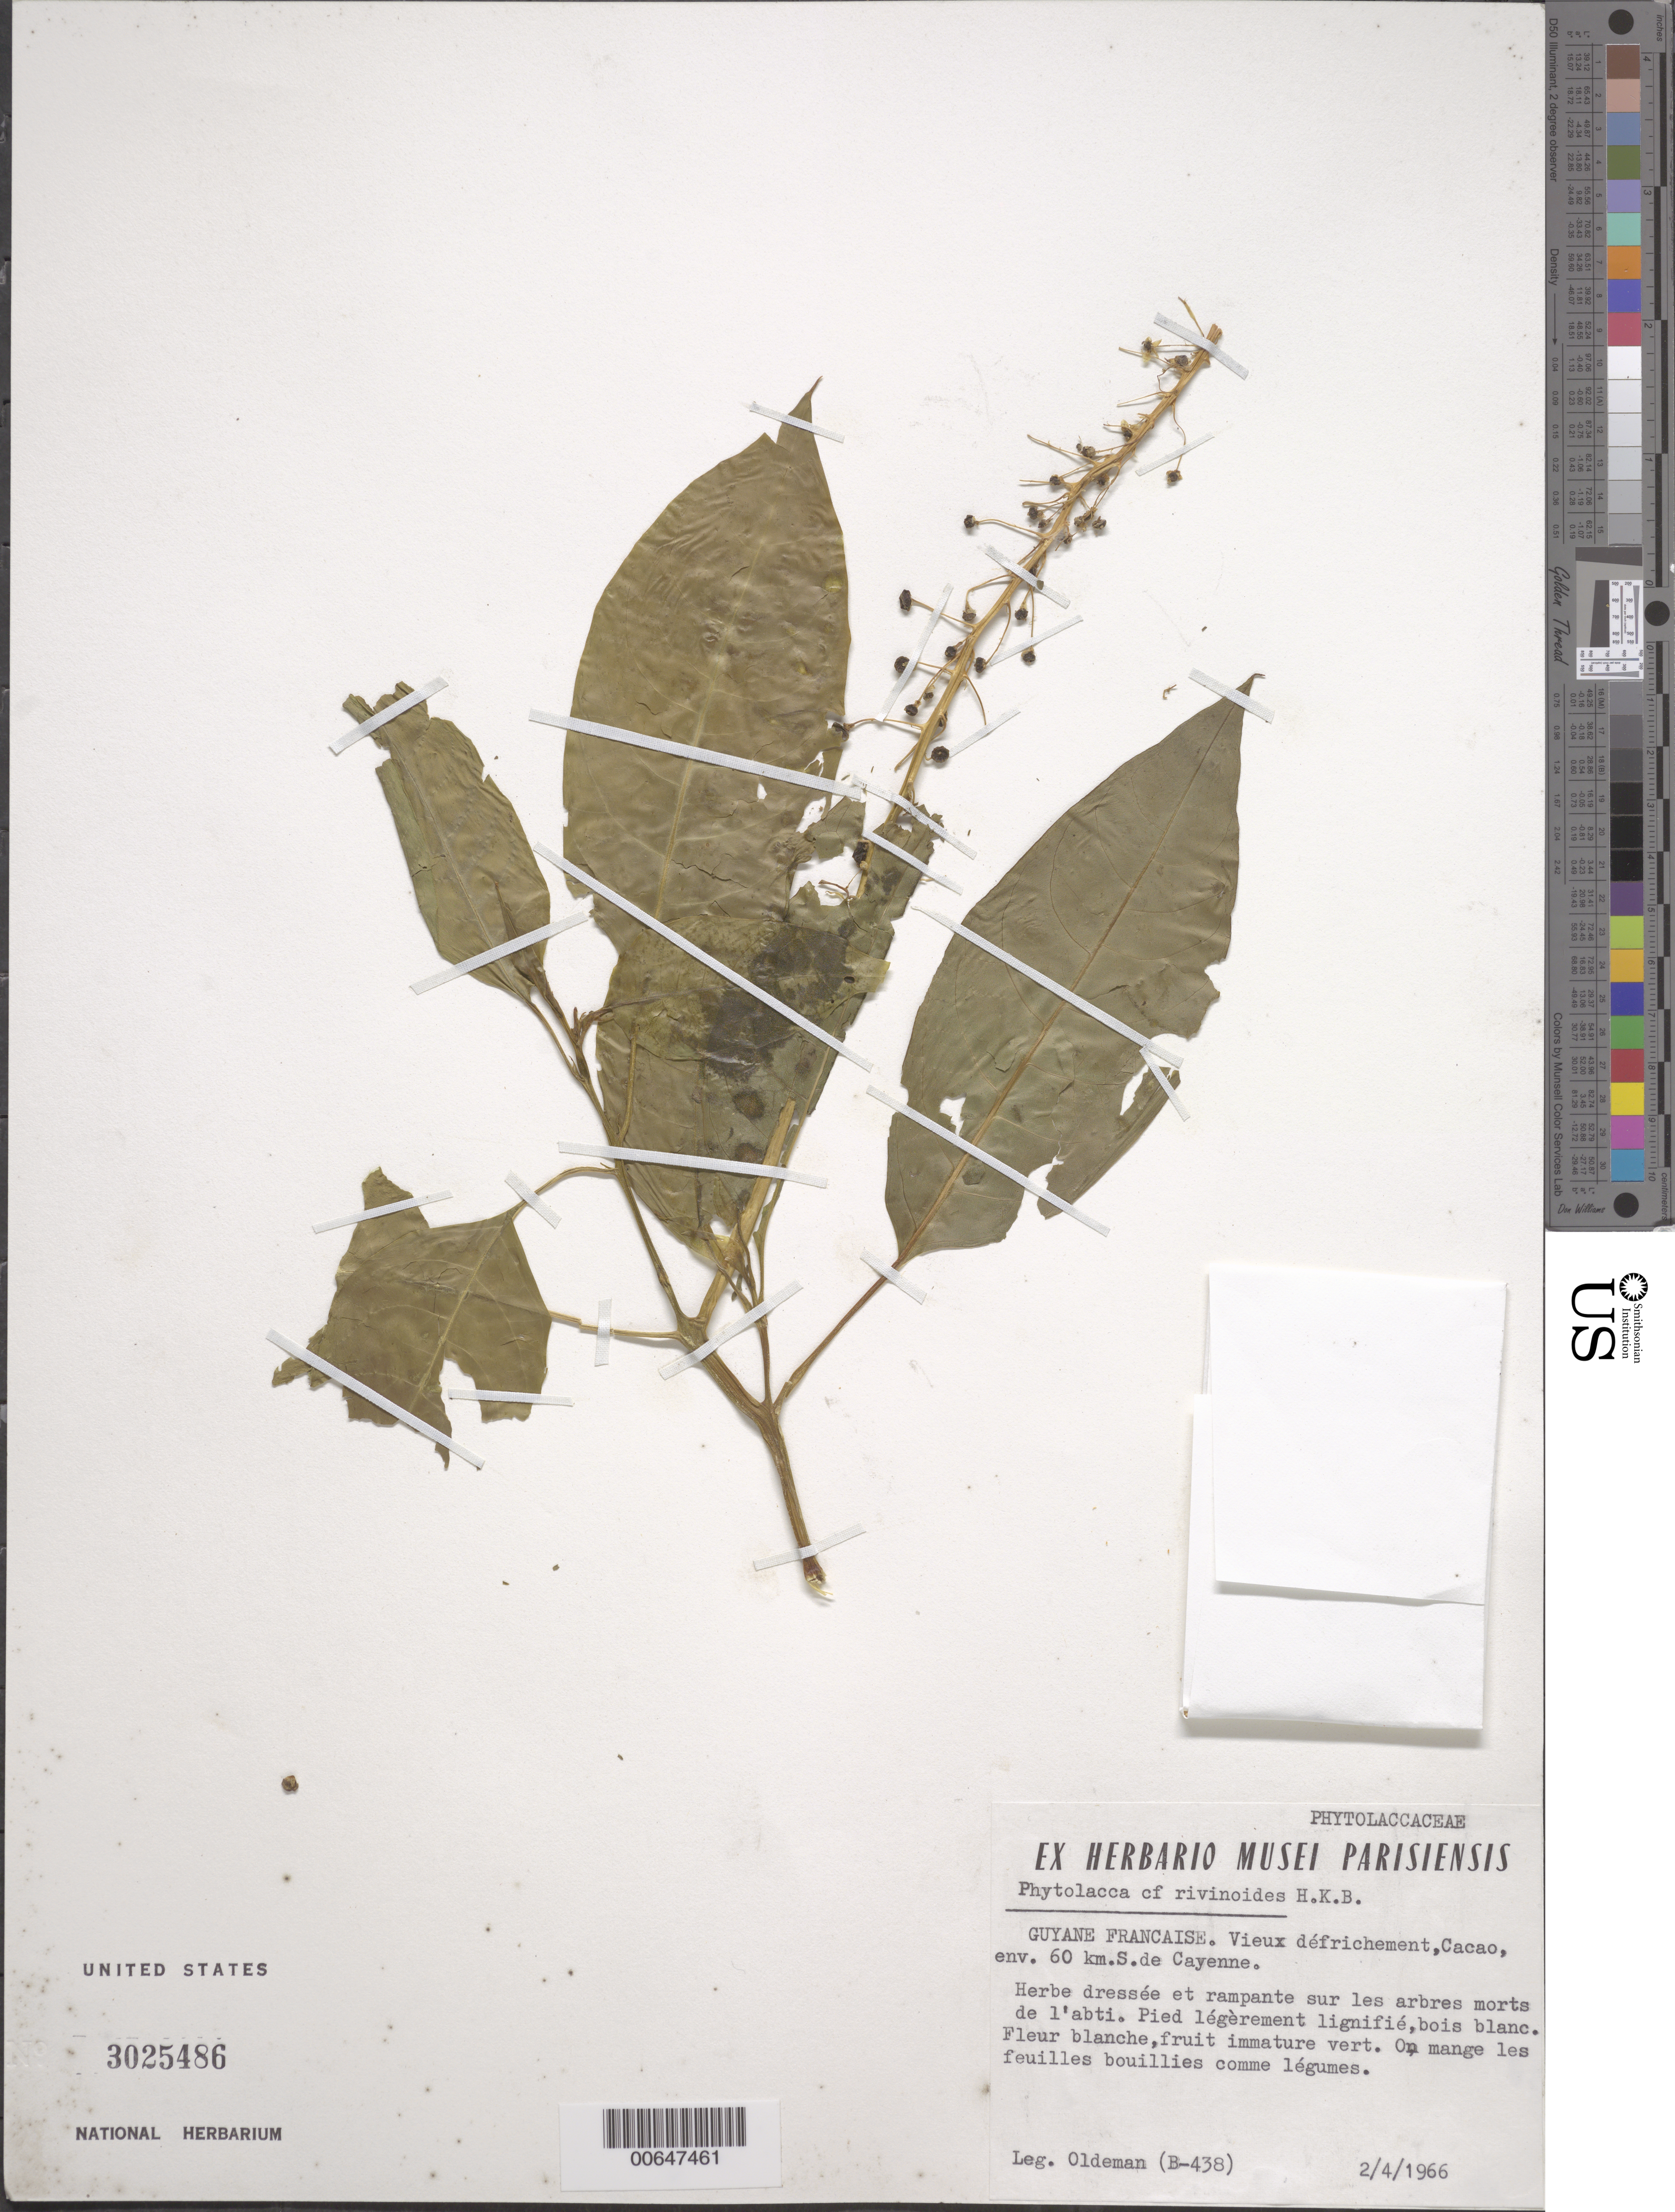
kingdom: Plantae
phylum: Tracheophyta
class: Magnoliopsida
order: Caryophyllales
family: Phytolaccaceae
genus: Phytolacca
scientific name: Phytolacca rivinoides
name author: Kunth & C.D. Bouché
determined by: DeFilipps, R. A.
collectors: R. Oldeman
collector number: B 438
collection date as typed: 2-Apr-66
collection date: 1966-04-02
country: French Guiana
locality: Cacao Village, env. 60 km S de Cayenne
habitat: Vieux defrichement, rampante sur les arbres morts de l'abatti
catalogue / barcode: US 3025486